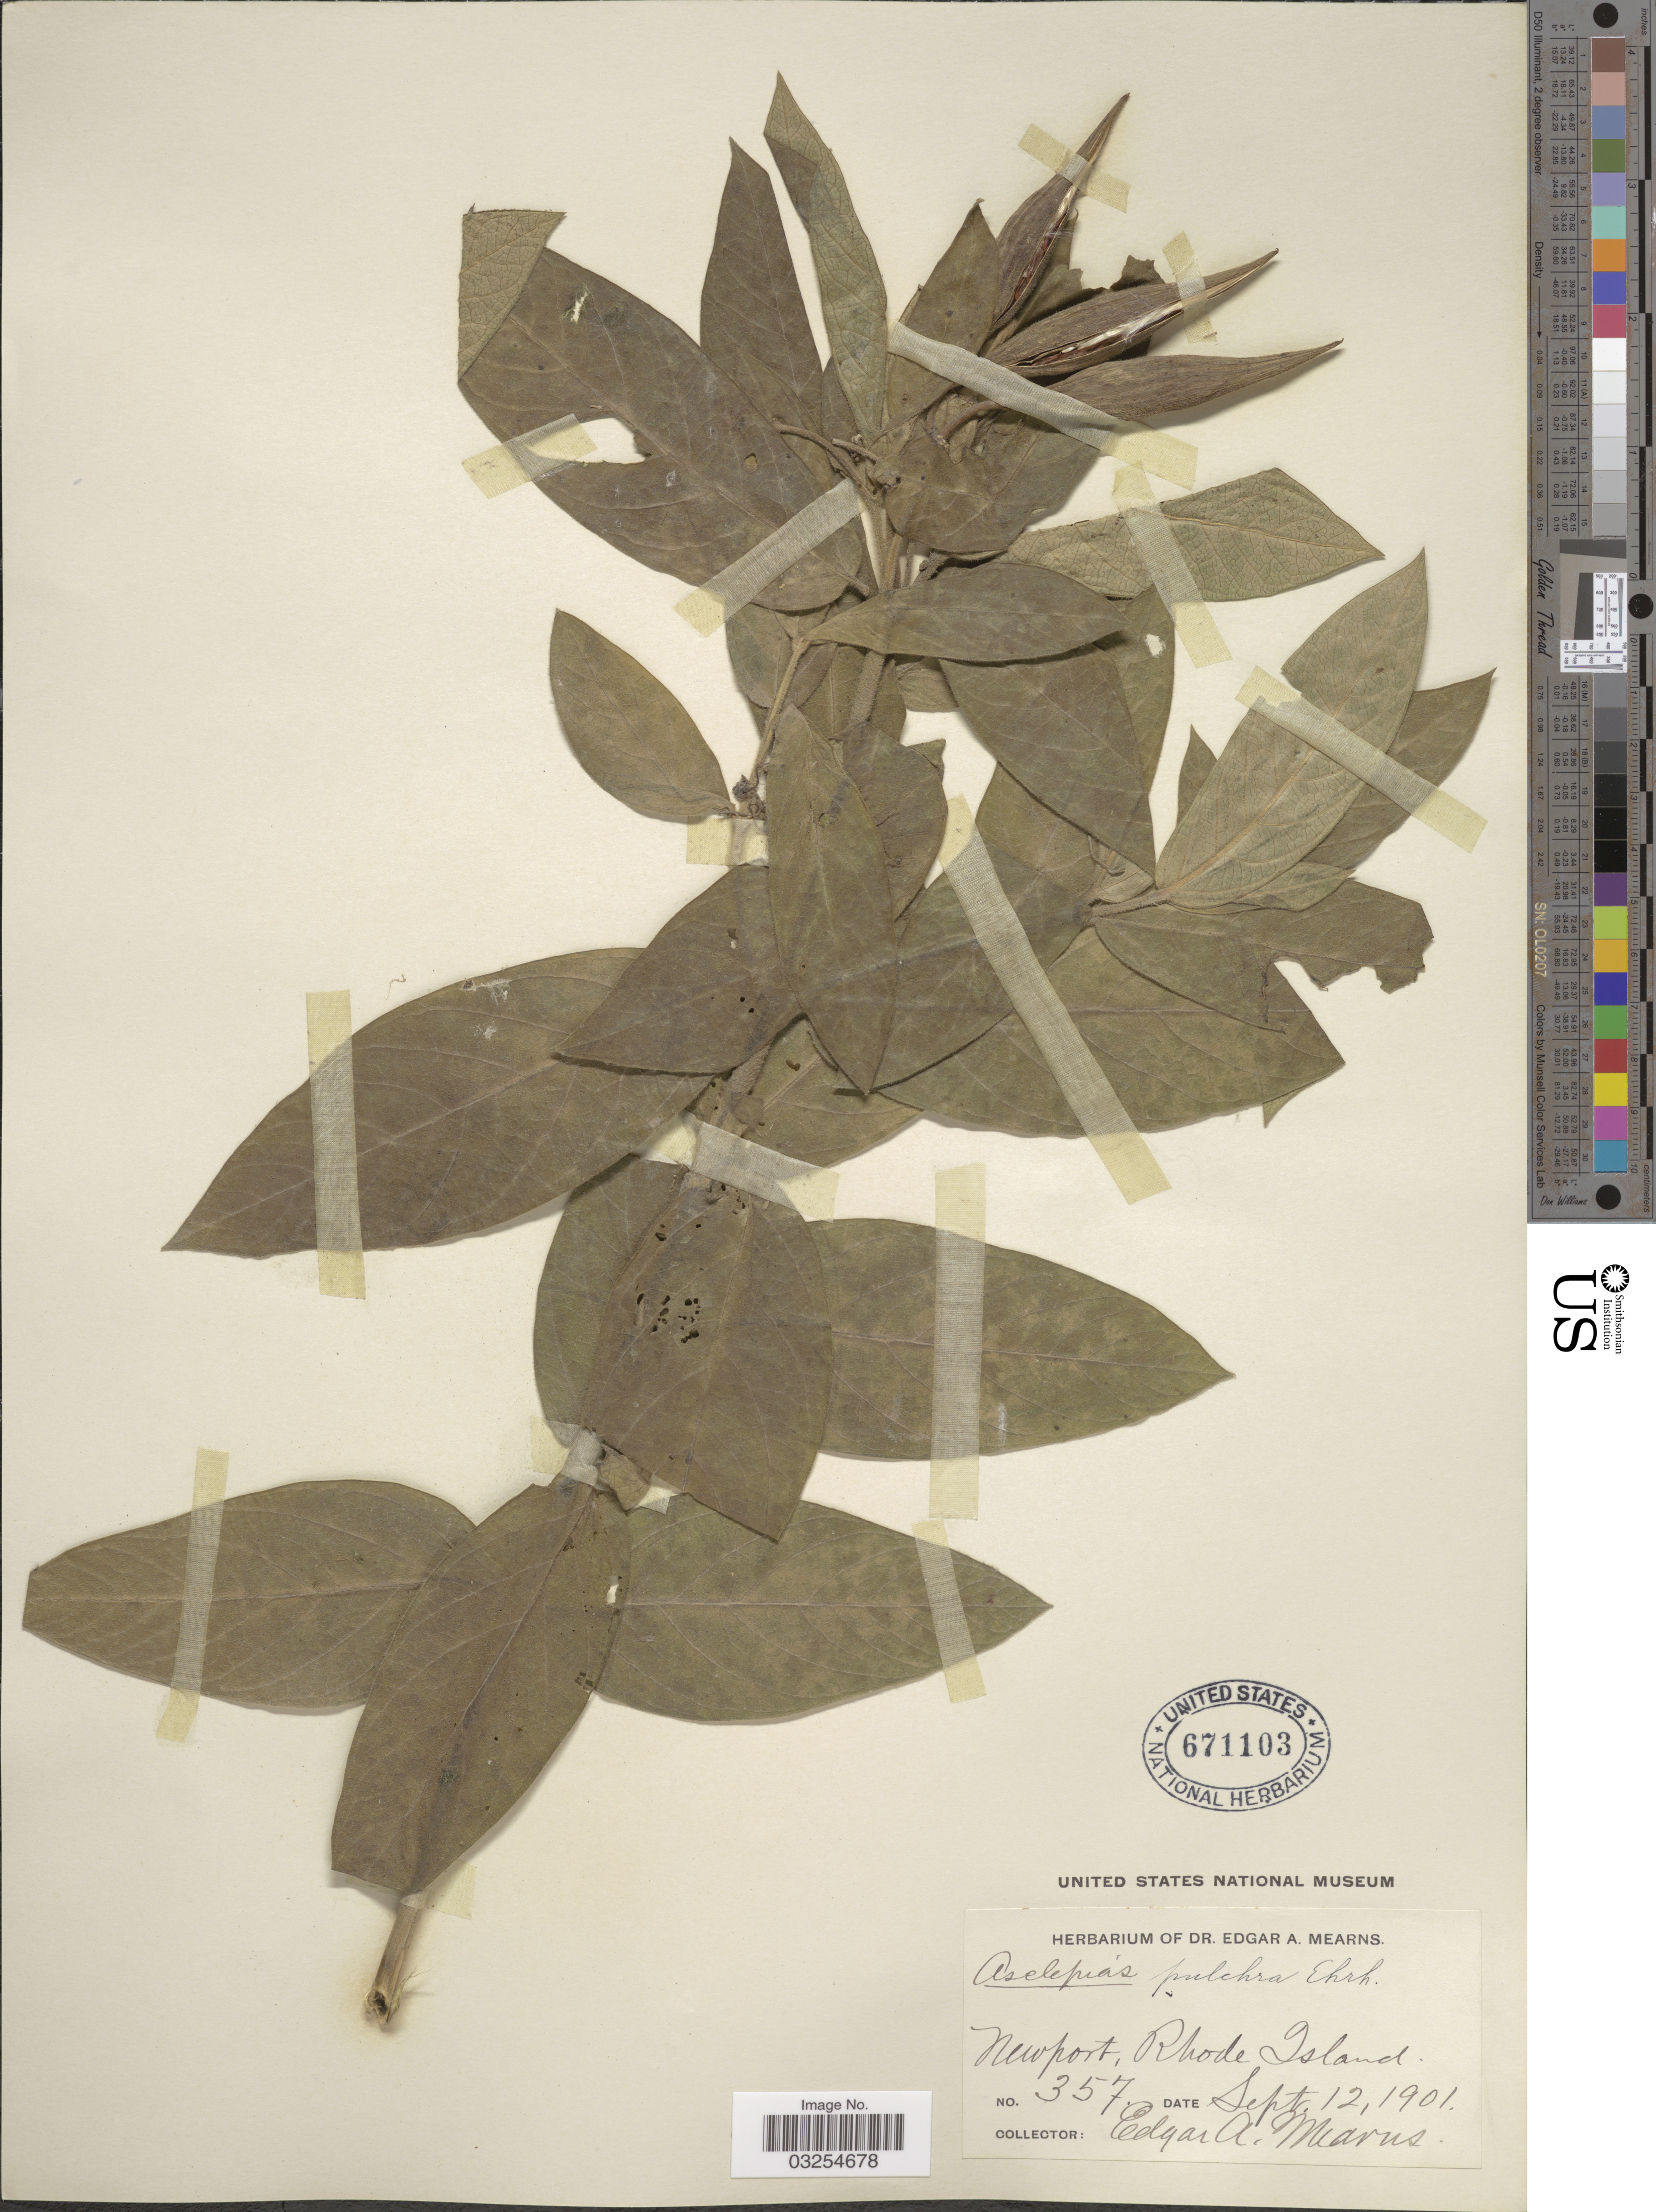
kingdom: Plantae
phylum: Tracheophyta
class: Magnoliopsida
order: Gentianales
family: Apocynaceae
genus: Asclepias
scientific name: Asclepias incarnata subsp. pulchra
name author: (Ehrh. ex Willd.) Woodson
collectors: E. A. Mearns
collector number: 357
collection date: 1901-09-12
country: United States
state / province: Rhode Island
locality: New Port.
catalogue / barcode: US 671103